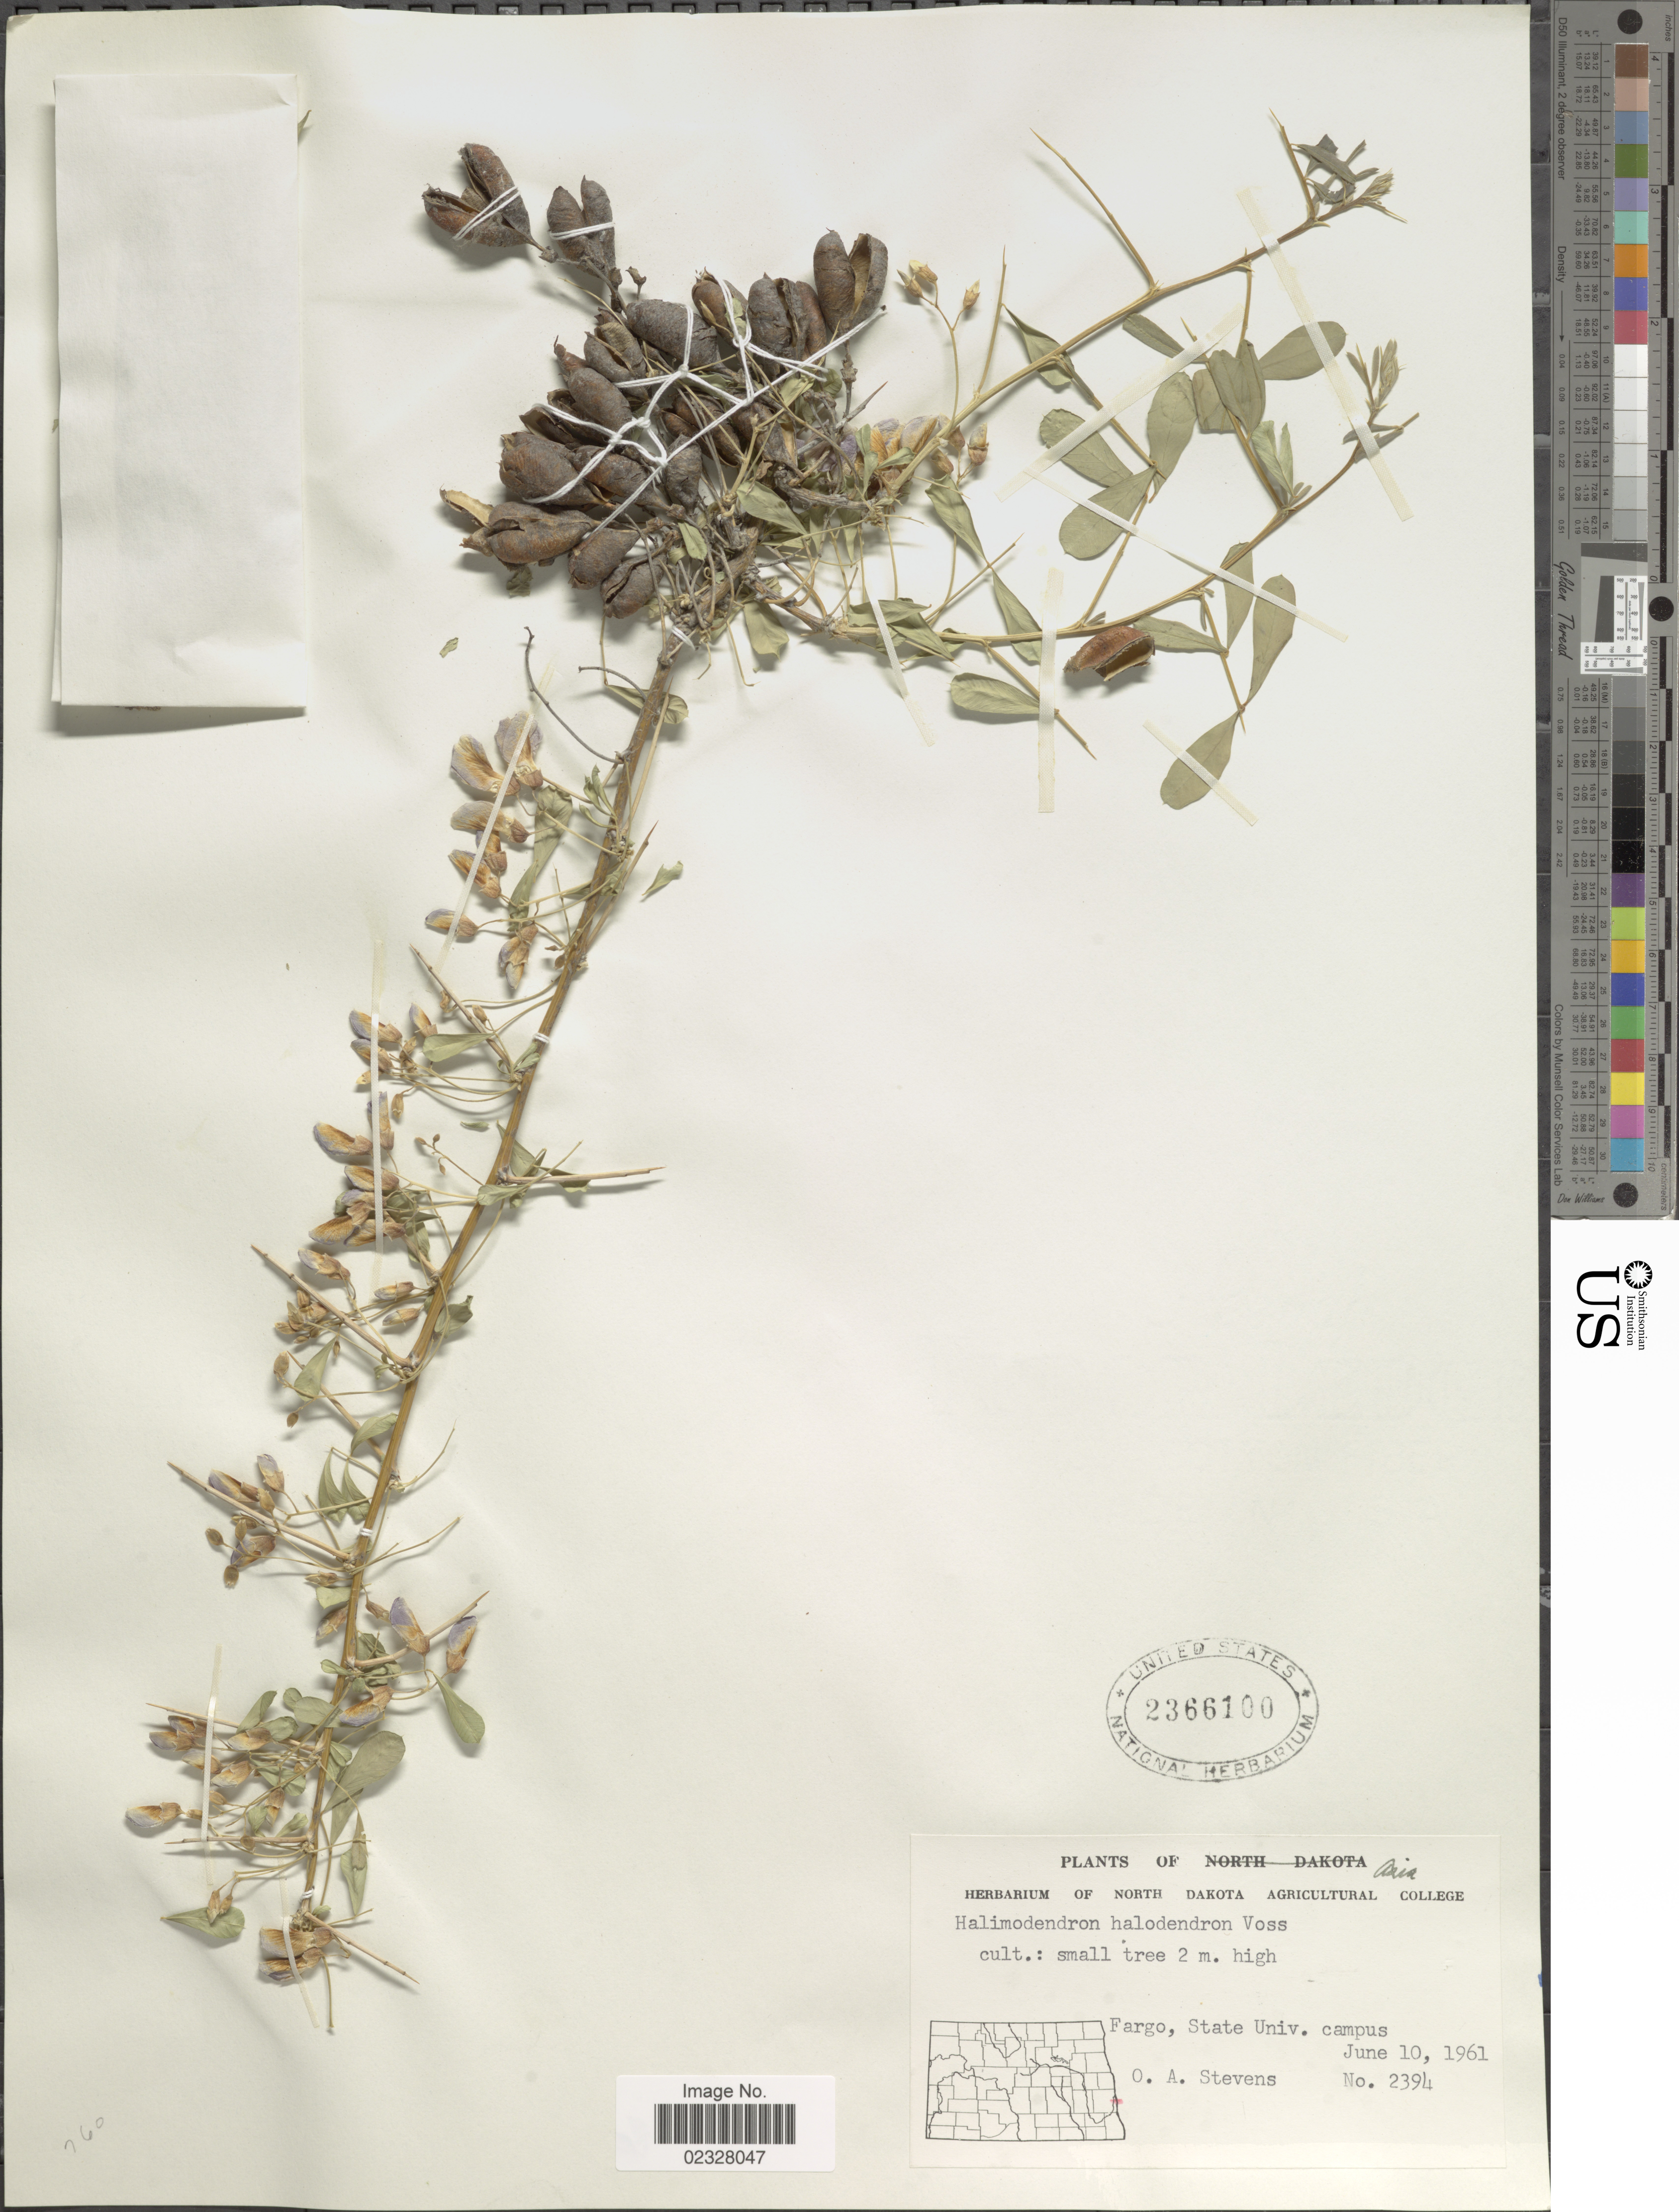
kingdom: Plantae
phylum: Tracheophyta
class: Magnoliopsida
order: Fabales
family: Fabaceae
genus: Caragana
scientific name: Caragana halodenron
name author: (Pall.) Dum. Cours.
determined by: (US) Smithsonian Institution - National Museum of Natural History - Department of Botany (UNITED STATES)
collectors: O. A. Stevens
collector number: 2394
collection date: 1961-06-10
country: United States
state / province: North Dakota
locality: Fargo, State univ. campus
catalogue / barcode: US 2366100